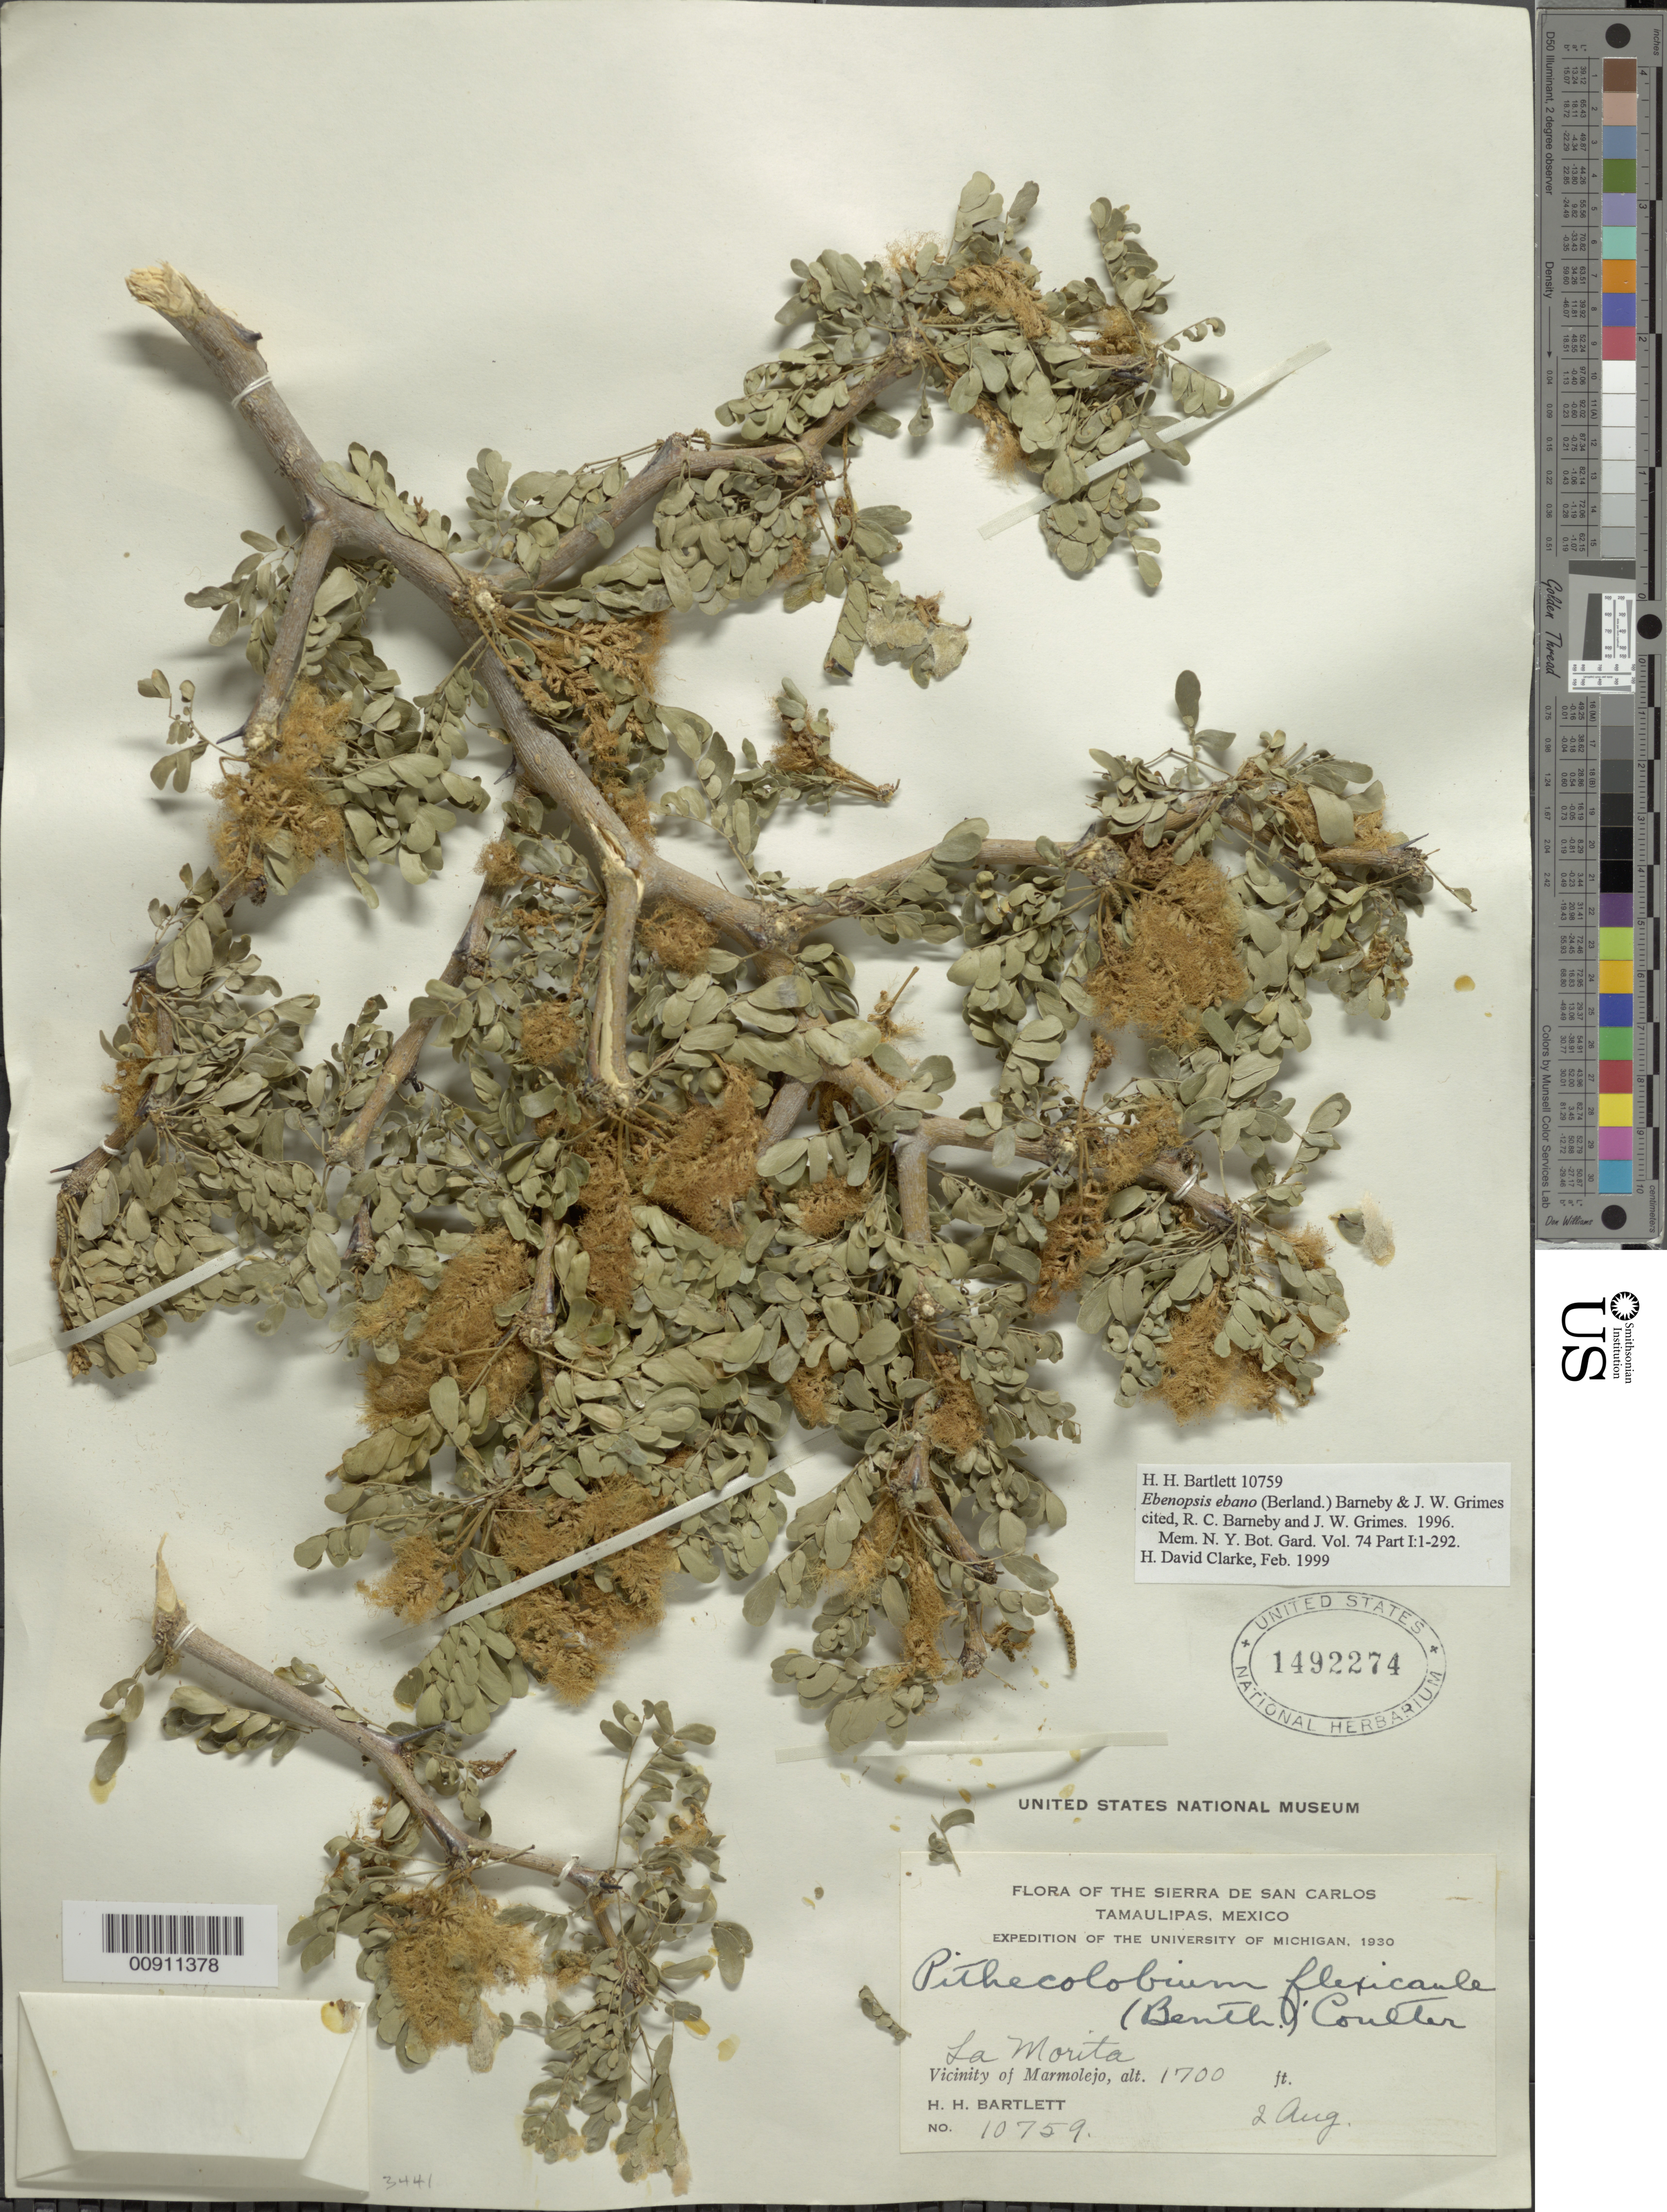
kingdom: Plantae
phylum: Tracheophyta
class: Magnoliopsida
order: Fabales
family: Fabaceae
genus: Ebenopsis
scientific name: Ebenopsis ebano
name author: (Berland.) Barneby & J.W. Grimes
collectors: H. H. Bartlett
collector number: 10759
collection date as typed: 02 Aug 1930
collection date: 1930-08-02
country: Mexico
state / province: Tamaulipas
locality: La Morita. Vicinity of Marmolejo, Tamaulipas.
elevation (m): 518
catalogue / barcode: US 1492274